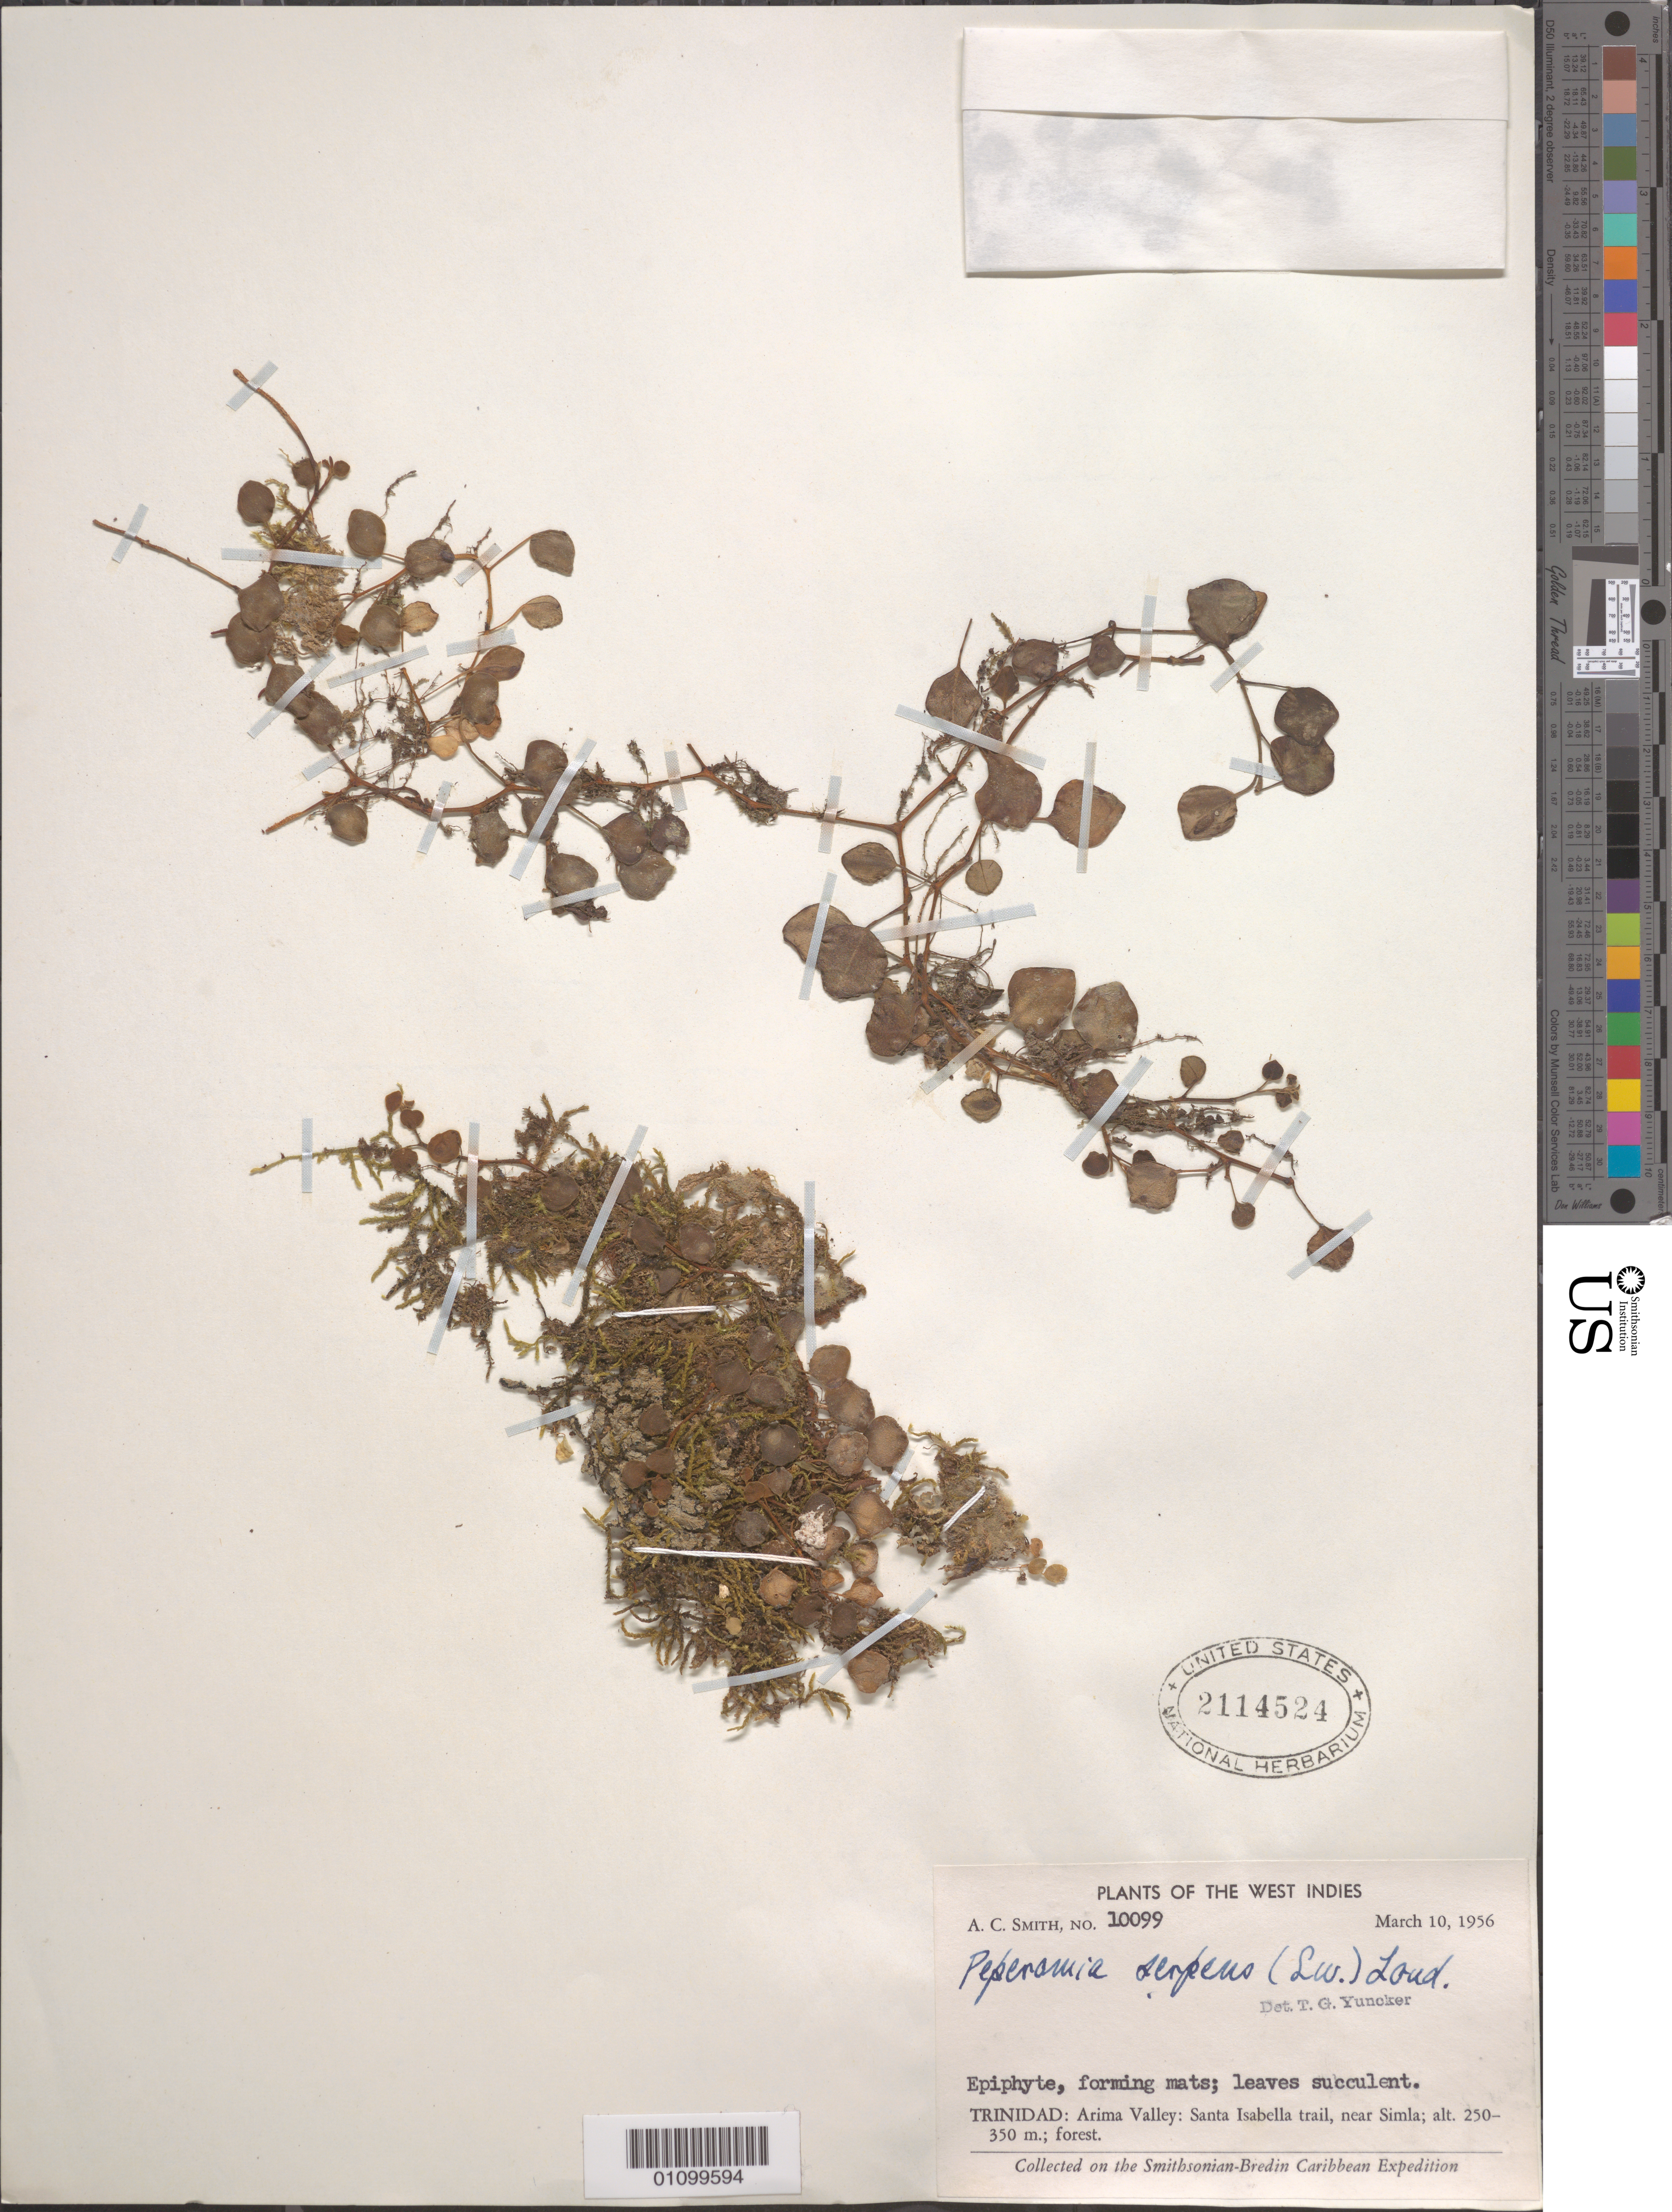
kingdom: Plantae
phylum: Tracheophyta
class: Magnoliopsida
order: Piperales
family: Piperaceae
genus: Peperomia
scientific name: Peperomia serpens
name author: (Sw.) Loudon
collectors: A. C. Smith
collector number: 10099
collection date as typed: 10 Mar 1956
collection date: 1956-03-10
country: Trinidad and Tobago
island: Trinidad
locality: Arima Valley: Santa Isabella trail, near Simla; forest.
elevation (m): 250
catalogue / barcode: US 2114524